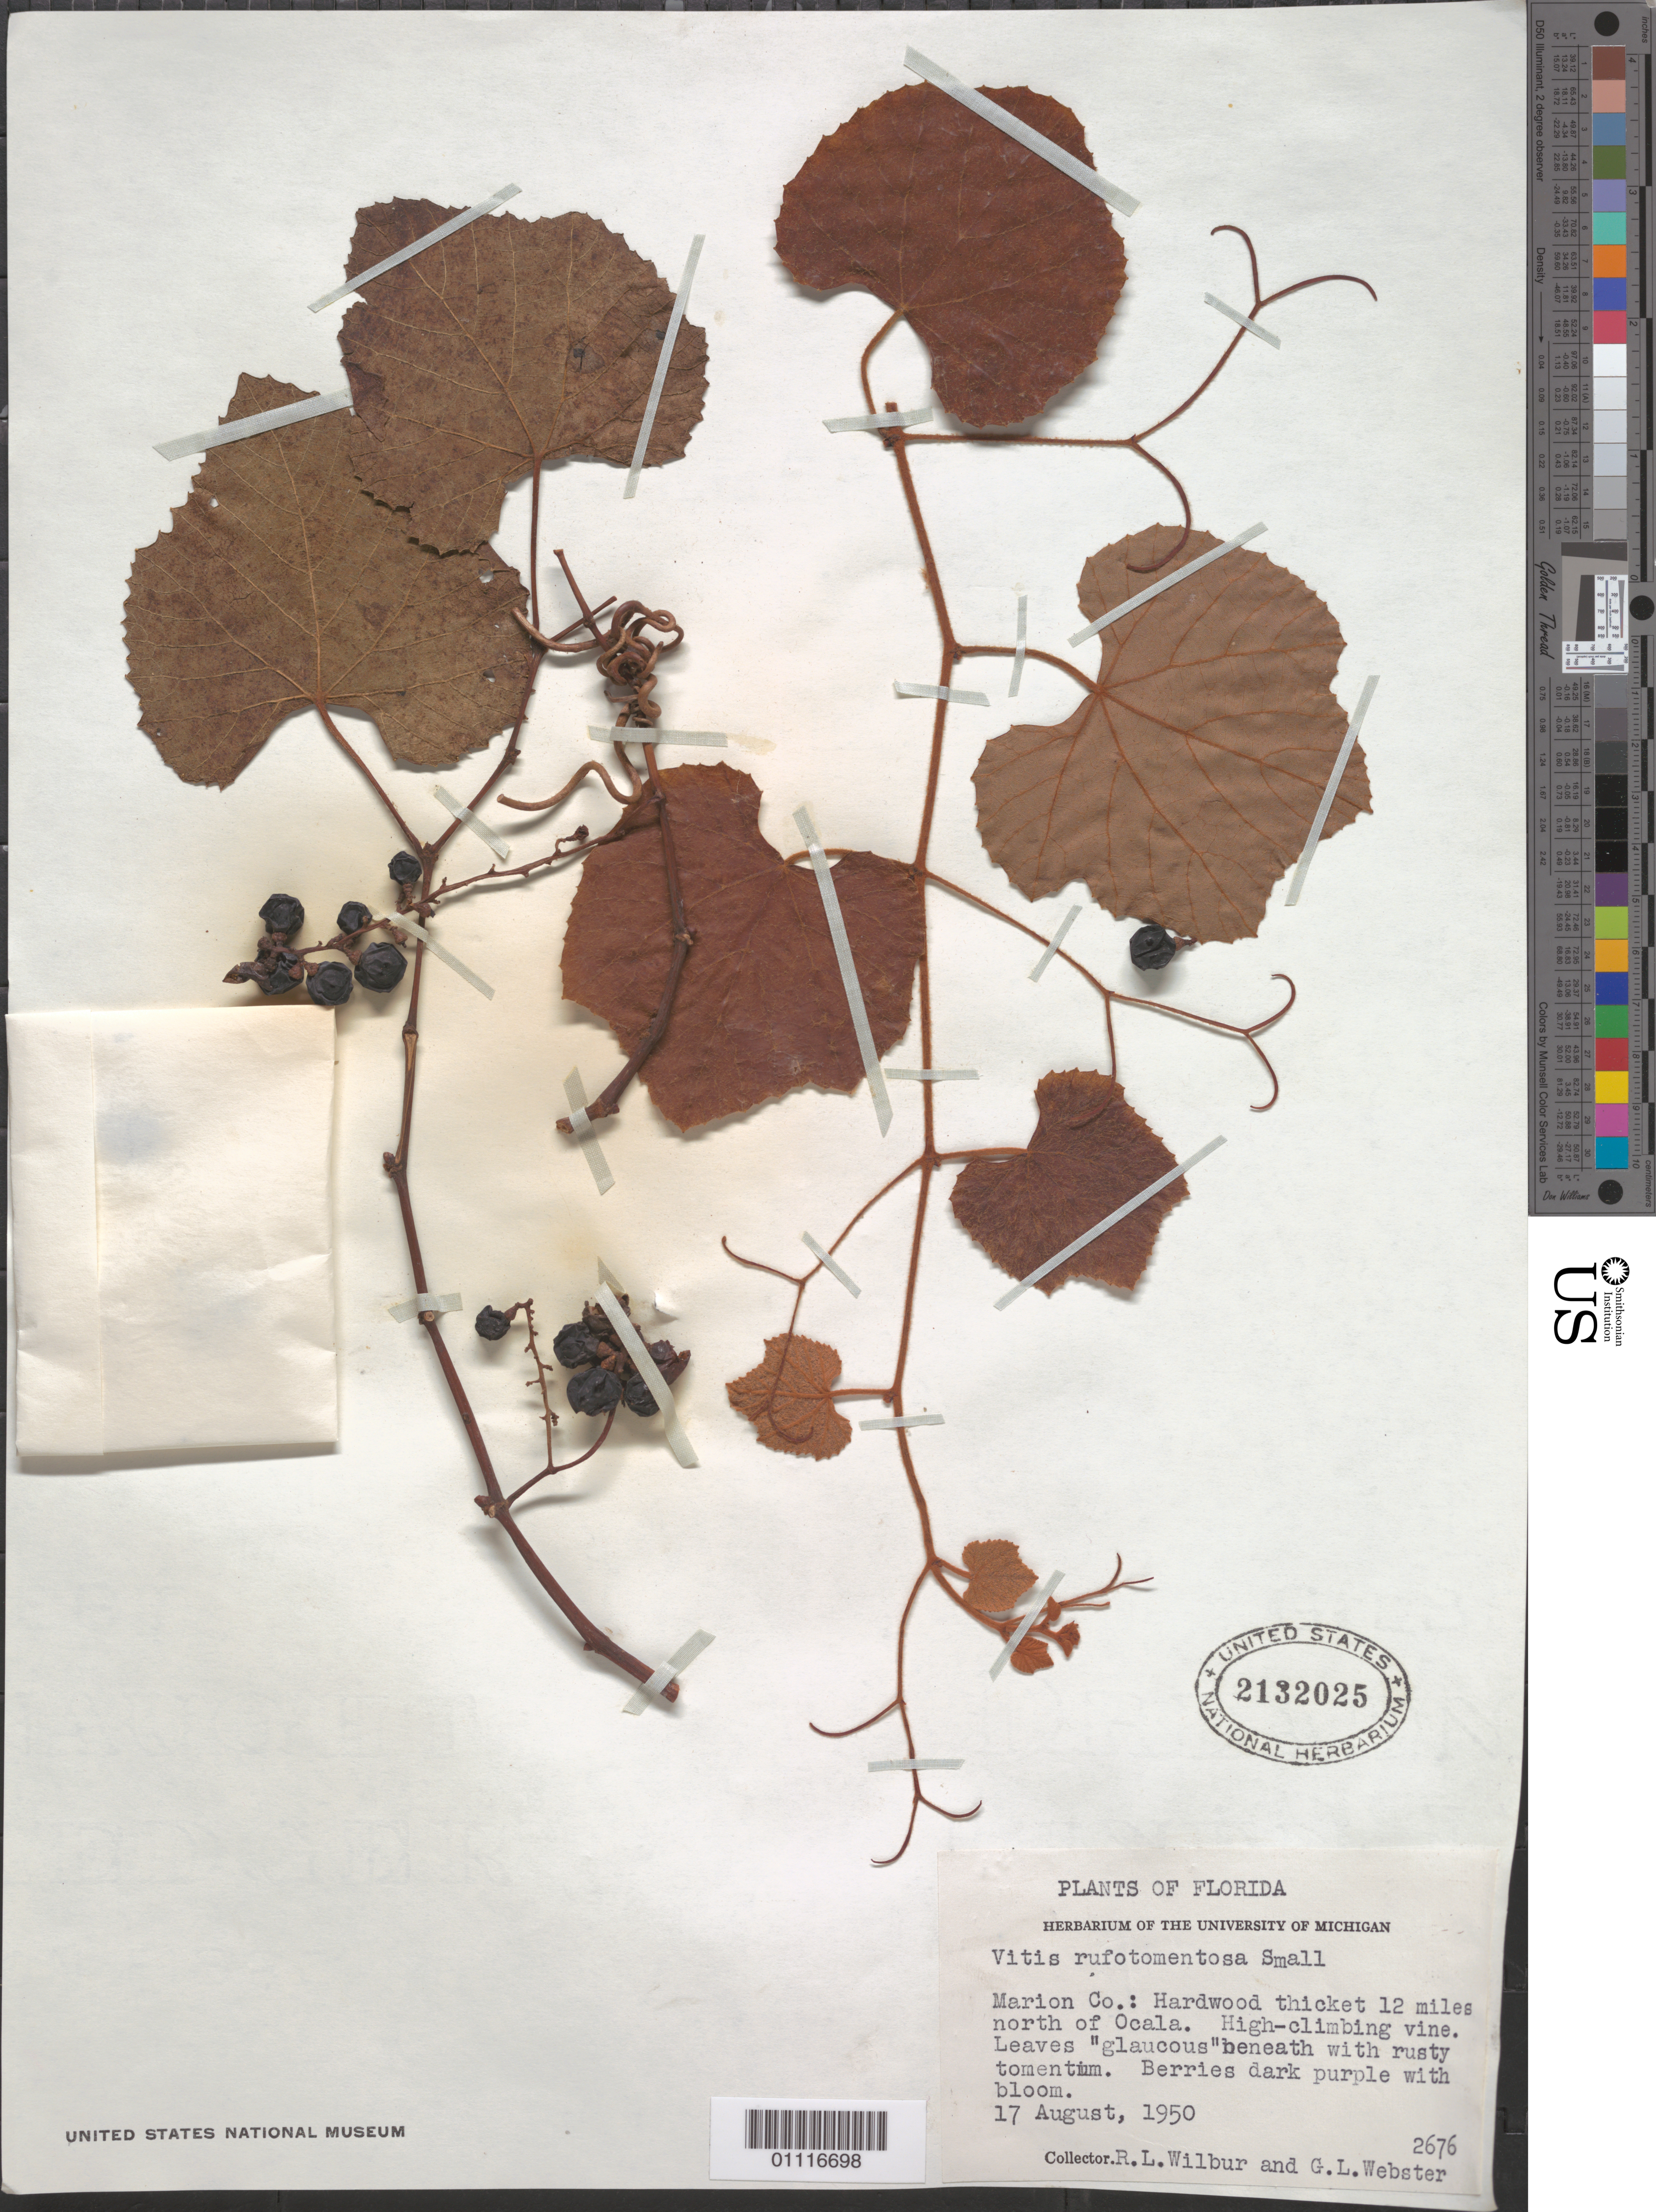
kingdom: Plantae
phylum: Tracheophyta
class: Magnoliopsida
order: Vitales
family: Vitaceae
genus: Vitis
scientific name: Vitis araneosa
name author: J. Le Conte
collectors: R. L. Wilbur & G. L. Webster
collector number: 2676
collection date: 1950-08-17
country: United States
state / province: Florida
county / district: Marion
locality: Hardwood thicket 12 miles north of Ocala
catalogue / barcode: US 2132025